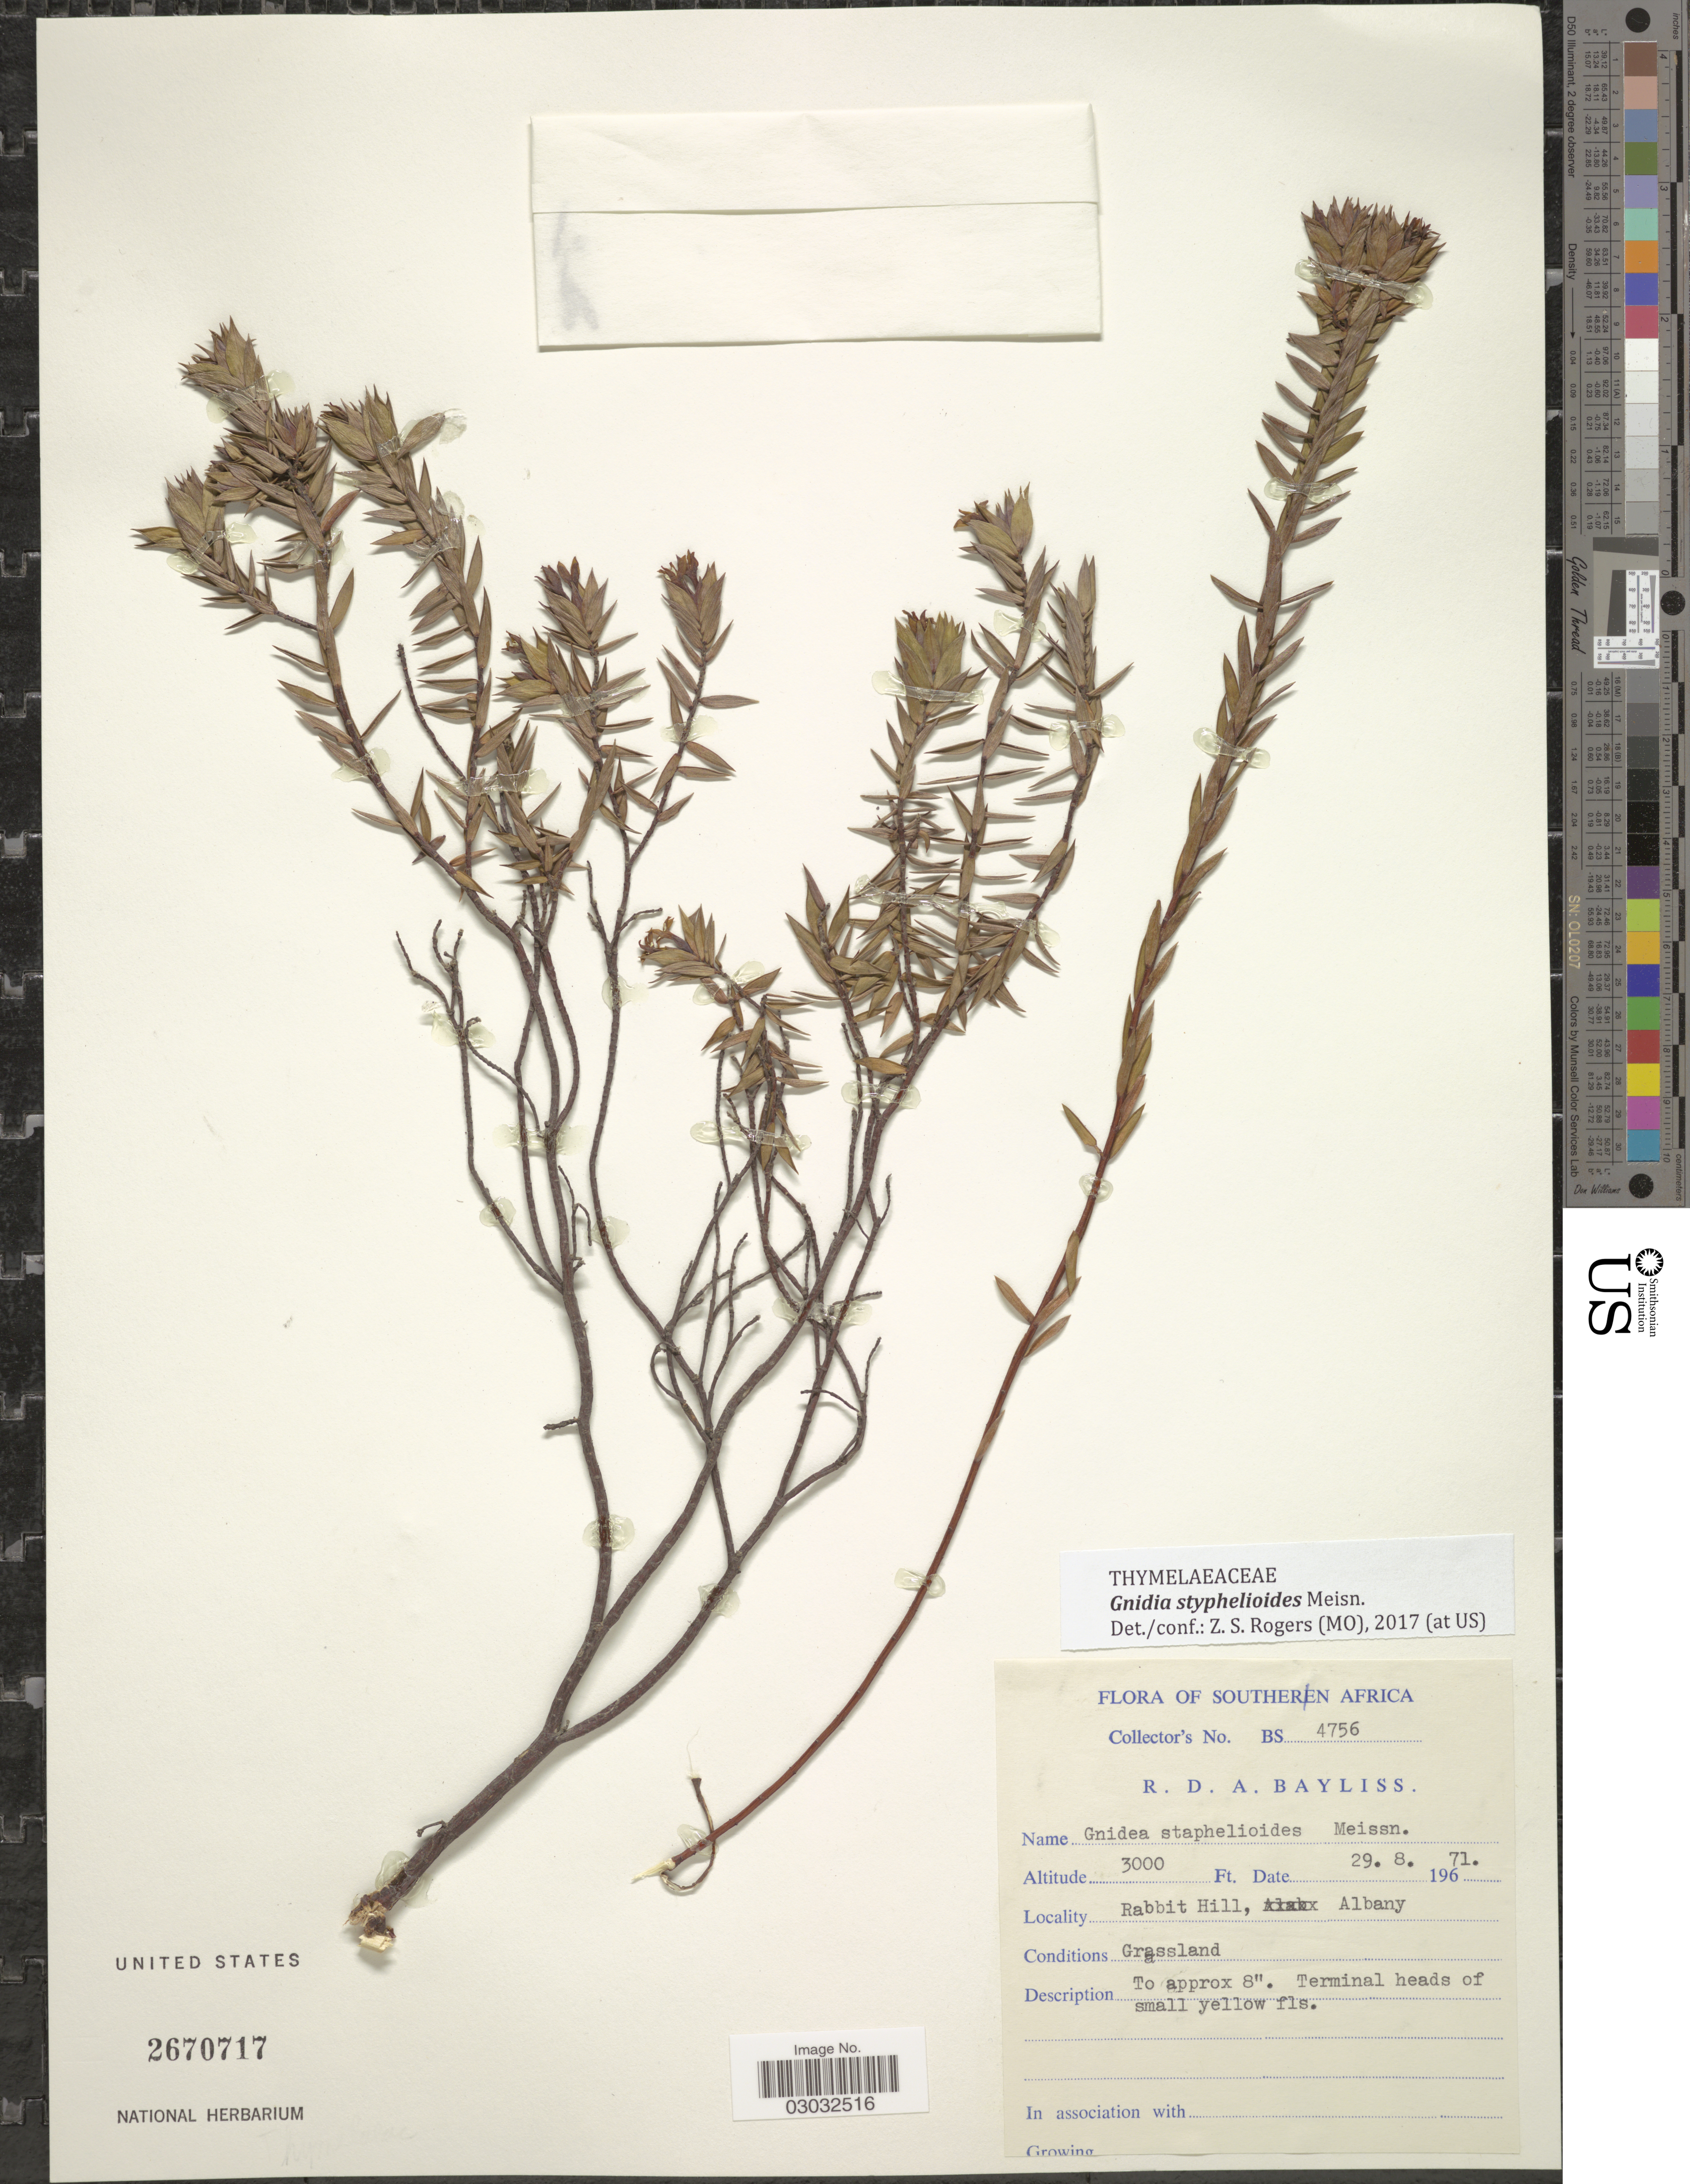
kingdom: Plantae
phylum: Tracheophyta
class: Magnoliopsida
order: Malvales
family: Thymelaeaceae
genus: Gnidia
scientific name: Gnidia styphelioides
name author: Meisn.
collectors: R. Bayliss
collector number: BS4756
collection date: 1971-08-29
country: South Africa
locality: Southern Africa. Rabbit Hill, Albany.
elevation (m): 914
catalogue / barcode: US 2670717